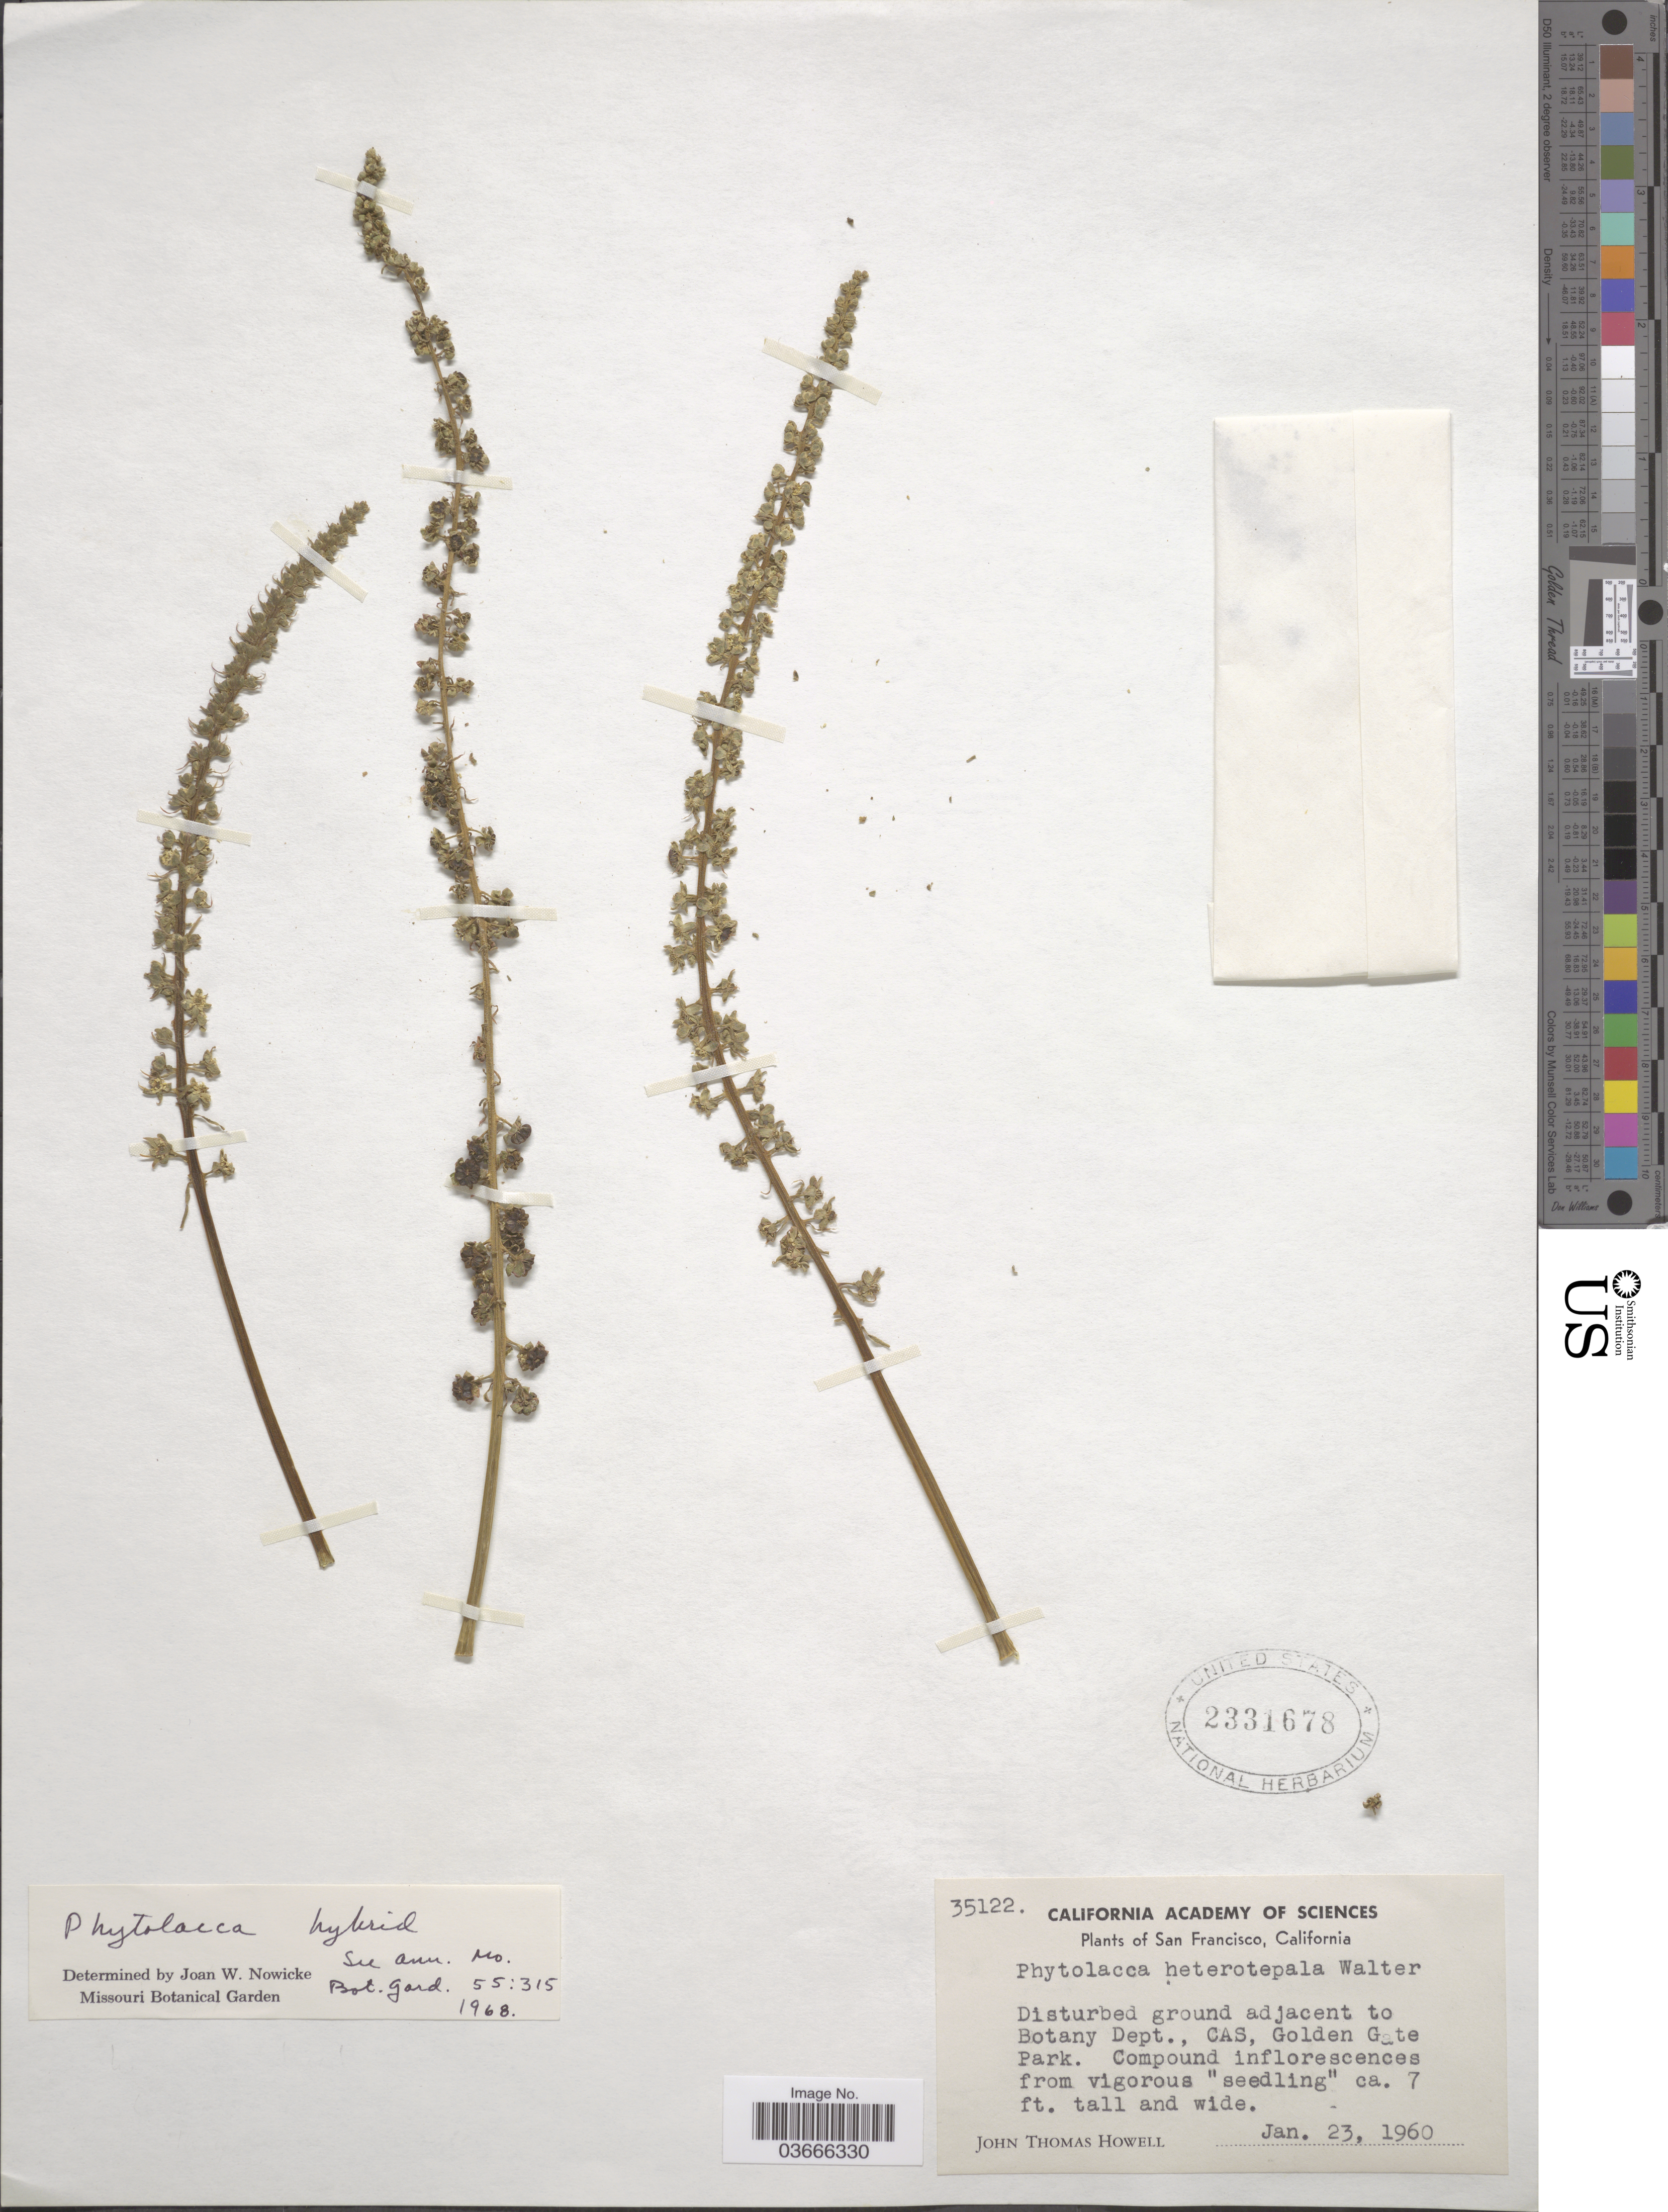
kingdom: Plantae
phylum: Tracheophyta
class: Magnoliopsida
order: Caryophyllales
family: Phytolaccaceae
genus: Phytolacca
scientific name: Phytolacca sp.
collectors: J. T. Howell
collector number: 35122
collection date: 1960-01-23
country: United States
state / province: California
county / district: San Francisco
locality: San Francisco. Disturbed ground adjacent to Botany Dept., CAS, Golden Gate Park.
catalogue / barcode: US 2331678